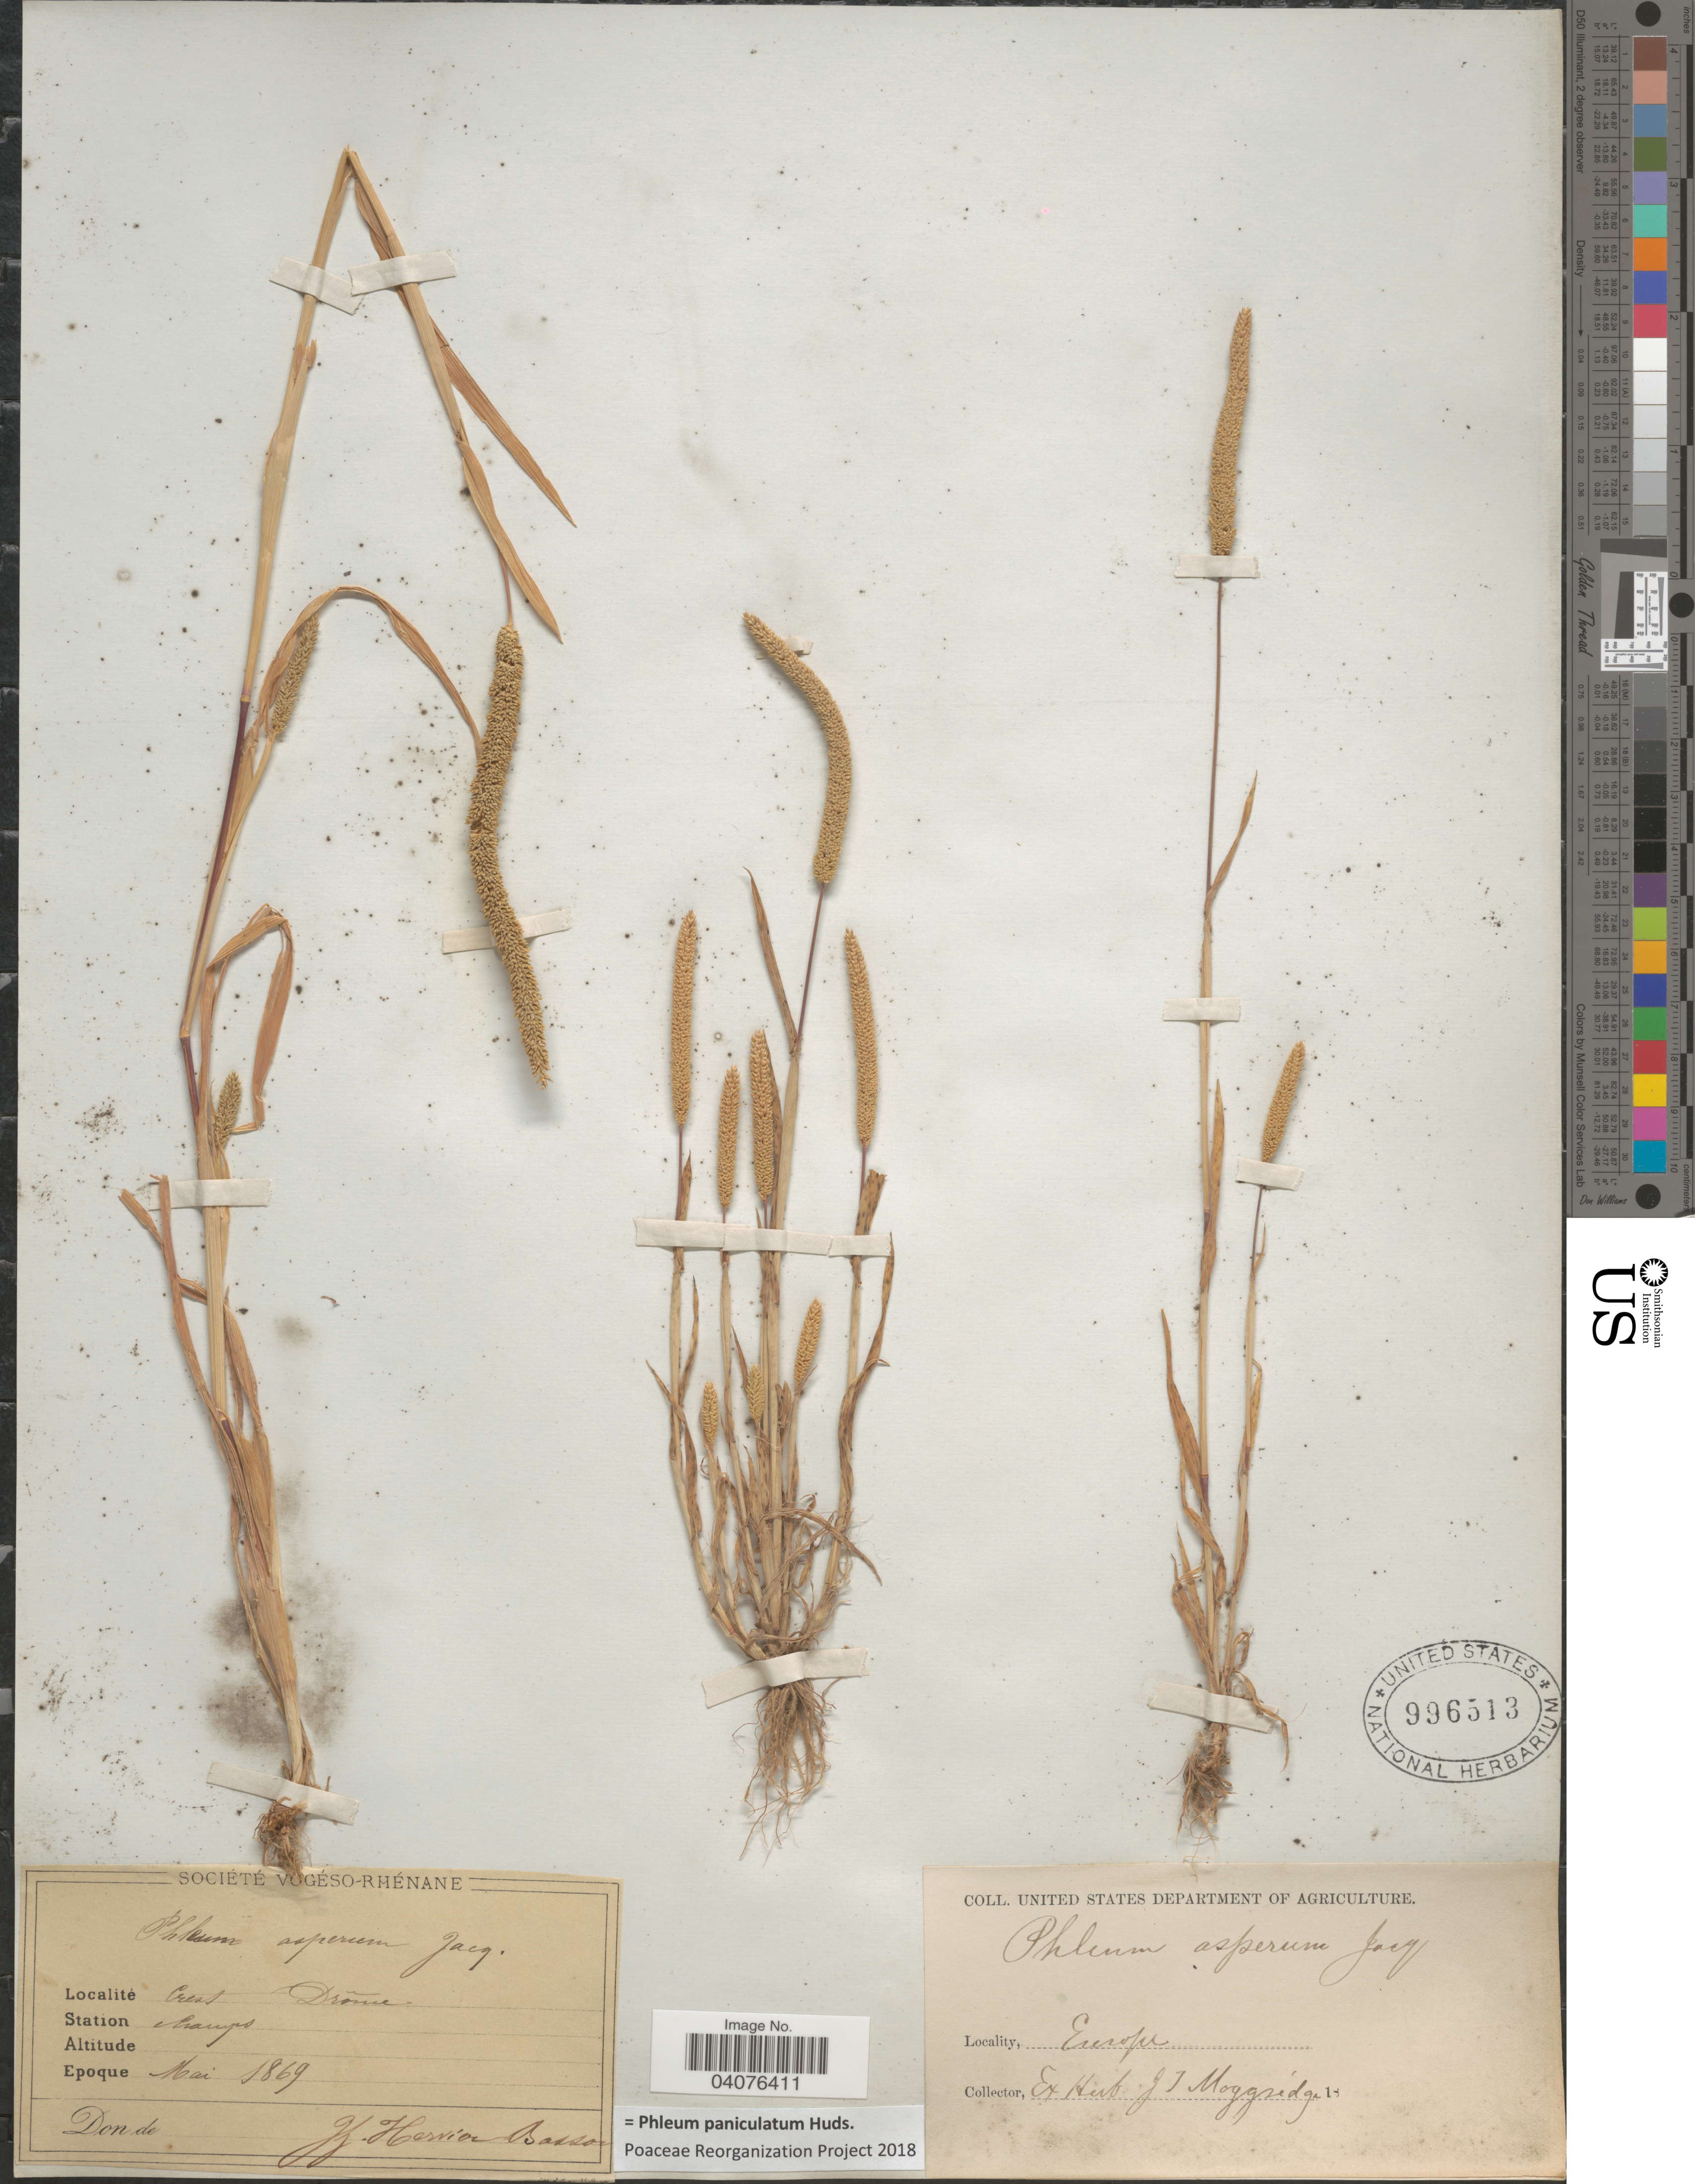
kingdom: Plantae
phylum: Tracheophyta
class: Liliopsida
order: Poales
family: Poaceae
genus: Phleum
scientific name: Phleum paniculatum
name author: Huds.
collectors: J. Hervier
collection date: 1869-05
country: France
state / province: Auvergne-Rhône-Alpes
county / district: Drôme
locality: Europe. Crest Drôme. Champs.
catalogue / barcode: US 996513